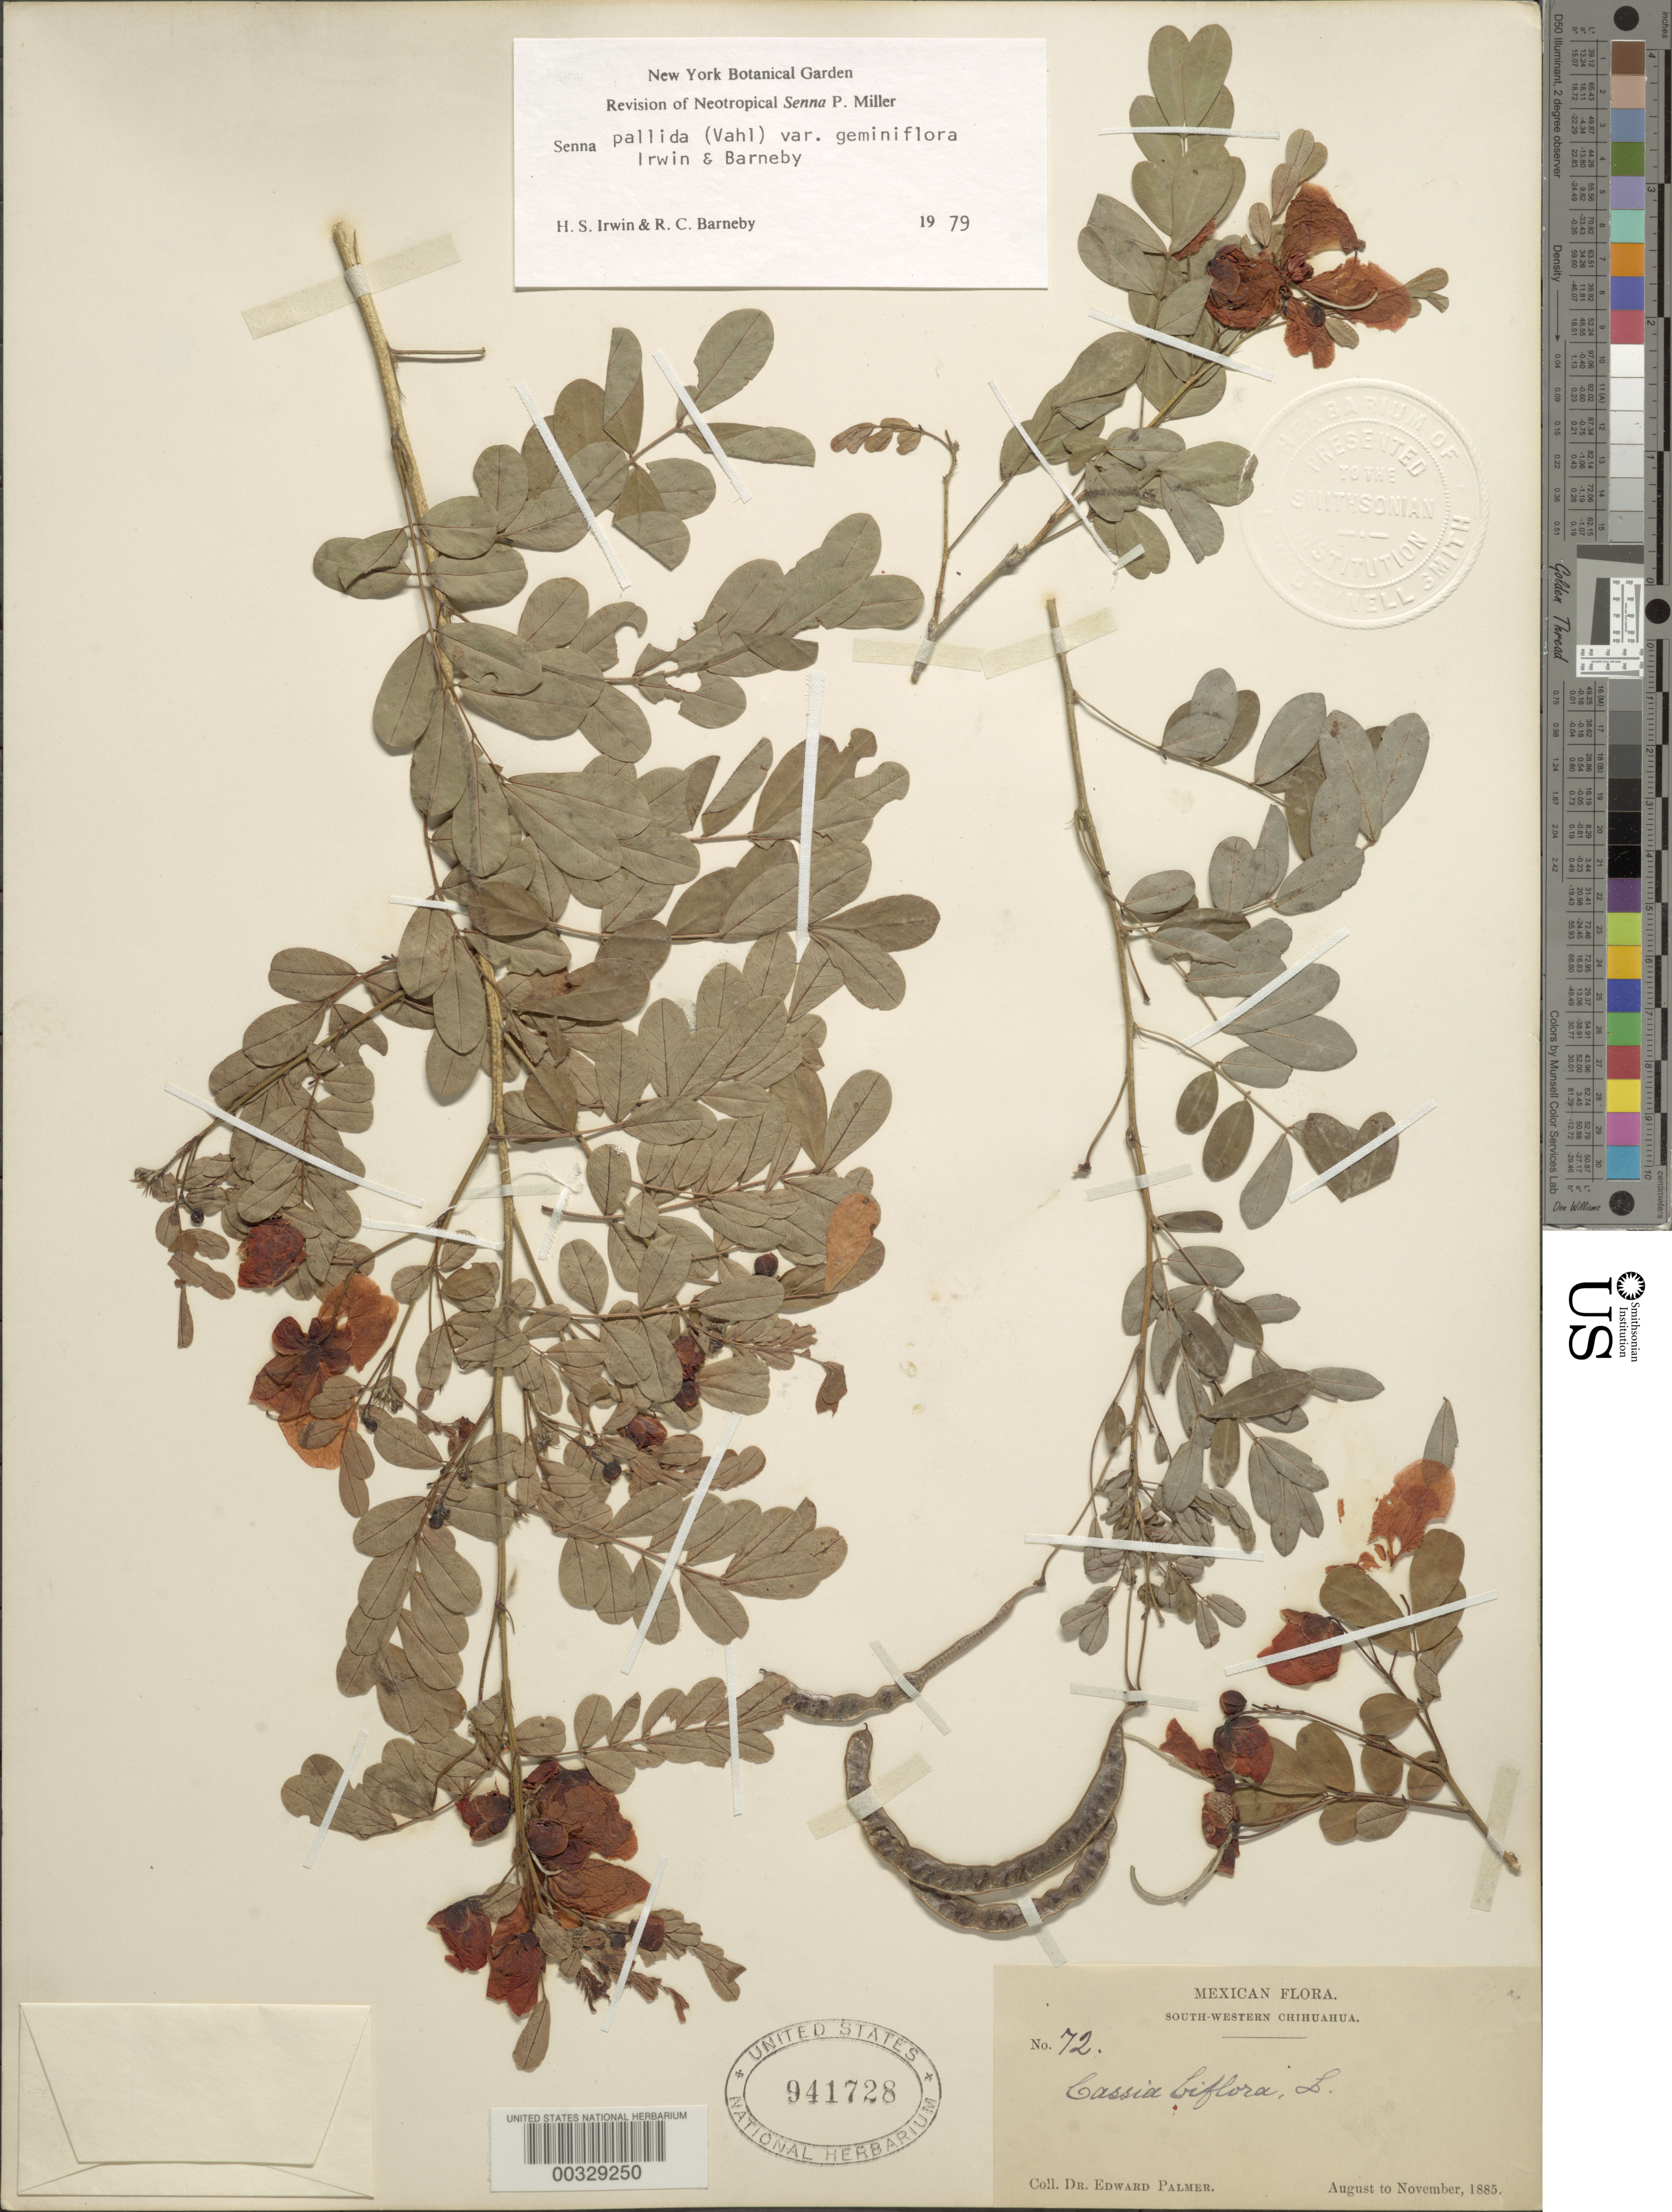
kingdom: Plantae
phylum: Tracheophyta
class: Magnoliopsida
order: Fabales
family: Fabaceae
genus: Senna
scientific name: Senna pallida var. geminiflora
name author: H.S. Irwin & Barneby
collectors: E. Palmer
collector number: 72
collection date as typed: Aug 1885 to -- Nov 1885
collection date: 1885-08/1885-11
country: Mexico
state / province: Chihuahua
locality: SW Chihuahua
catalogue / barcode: US 941728